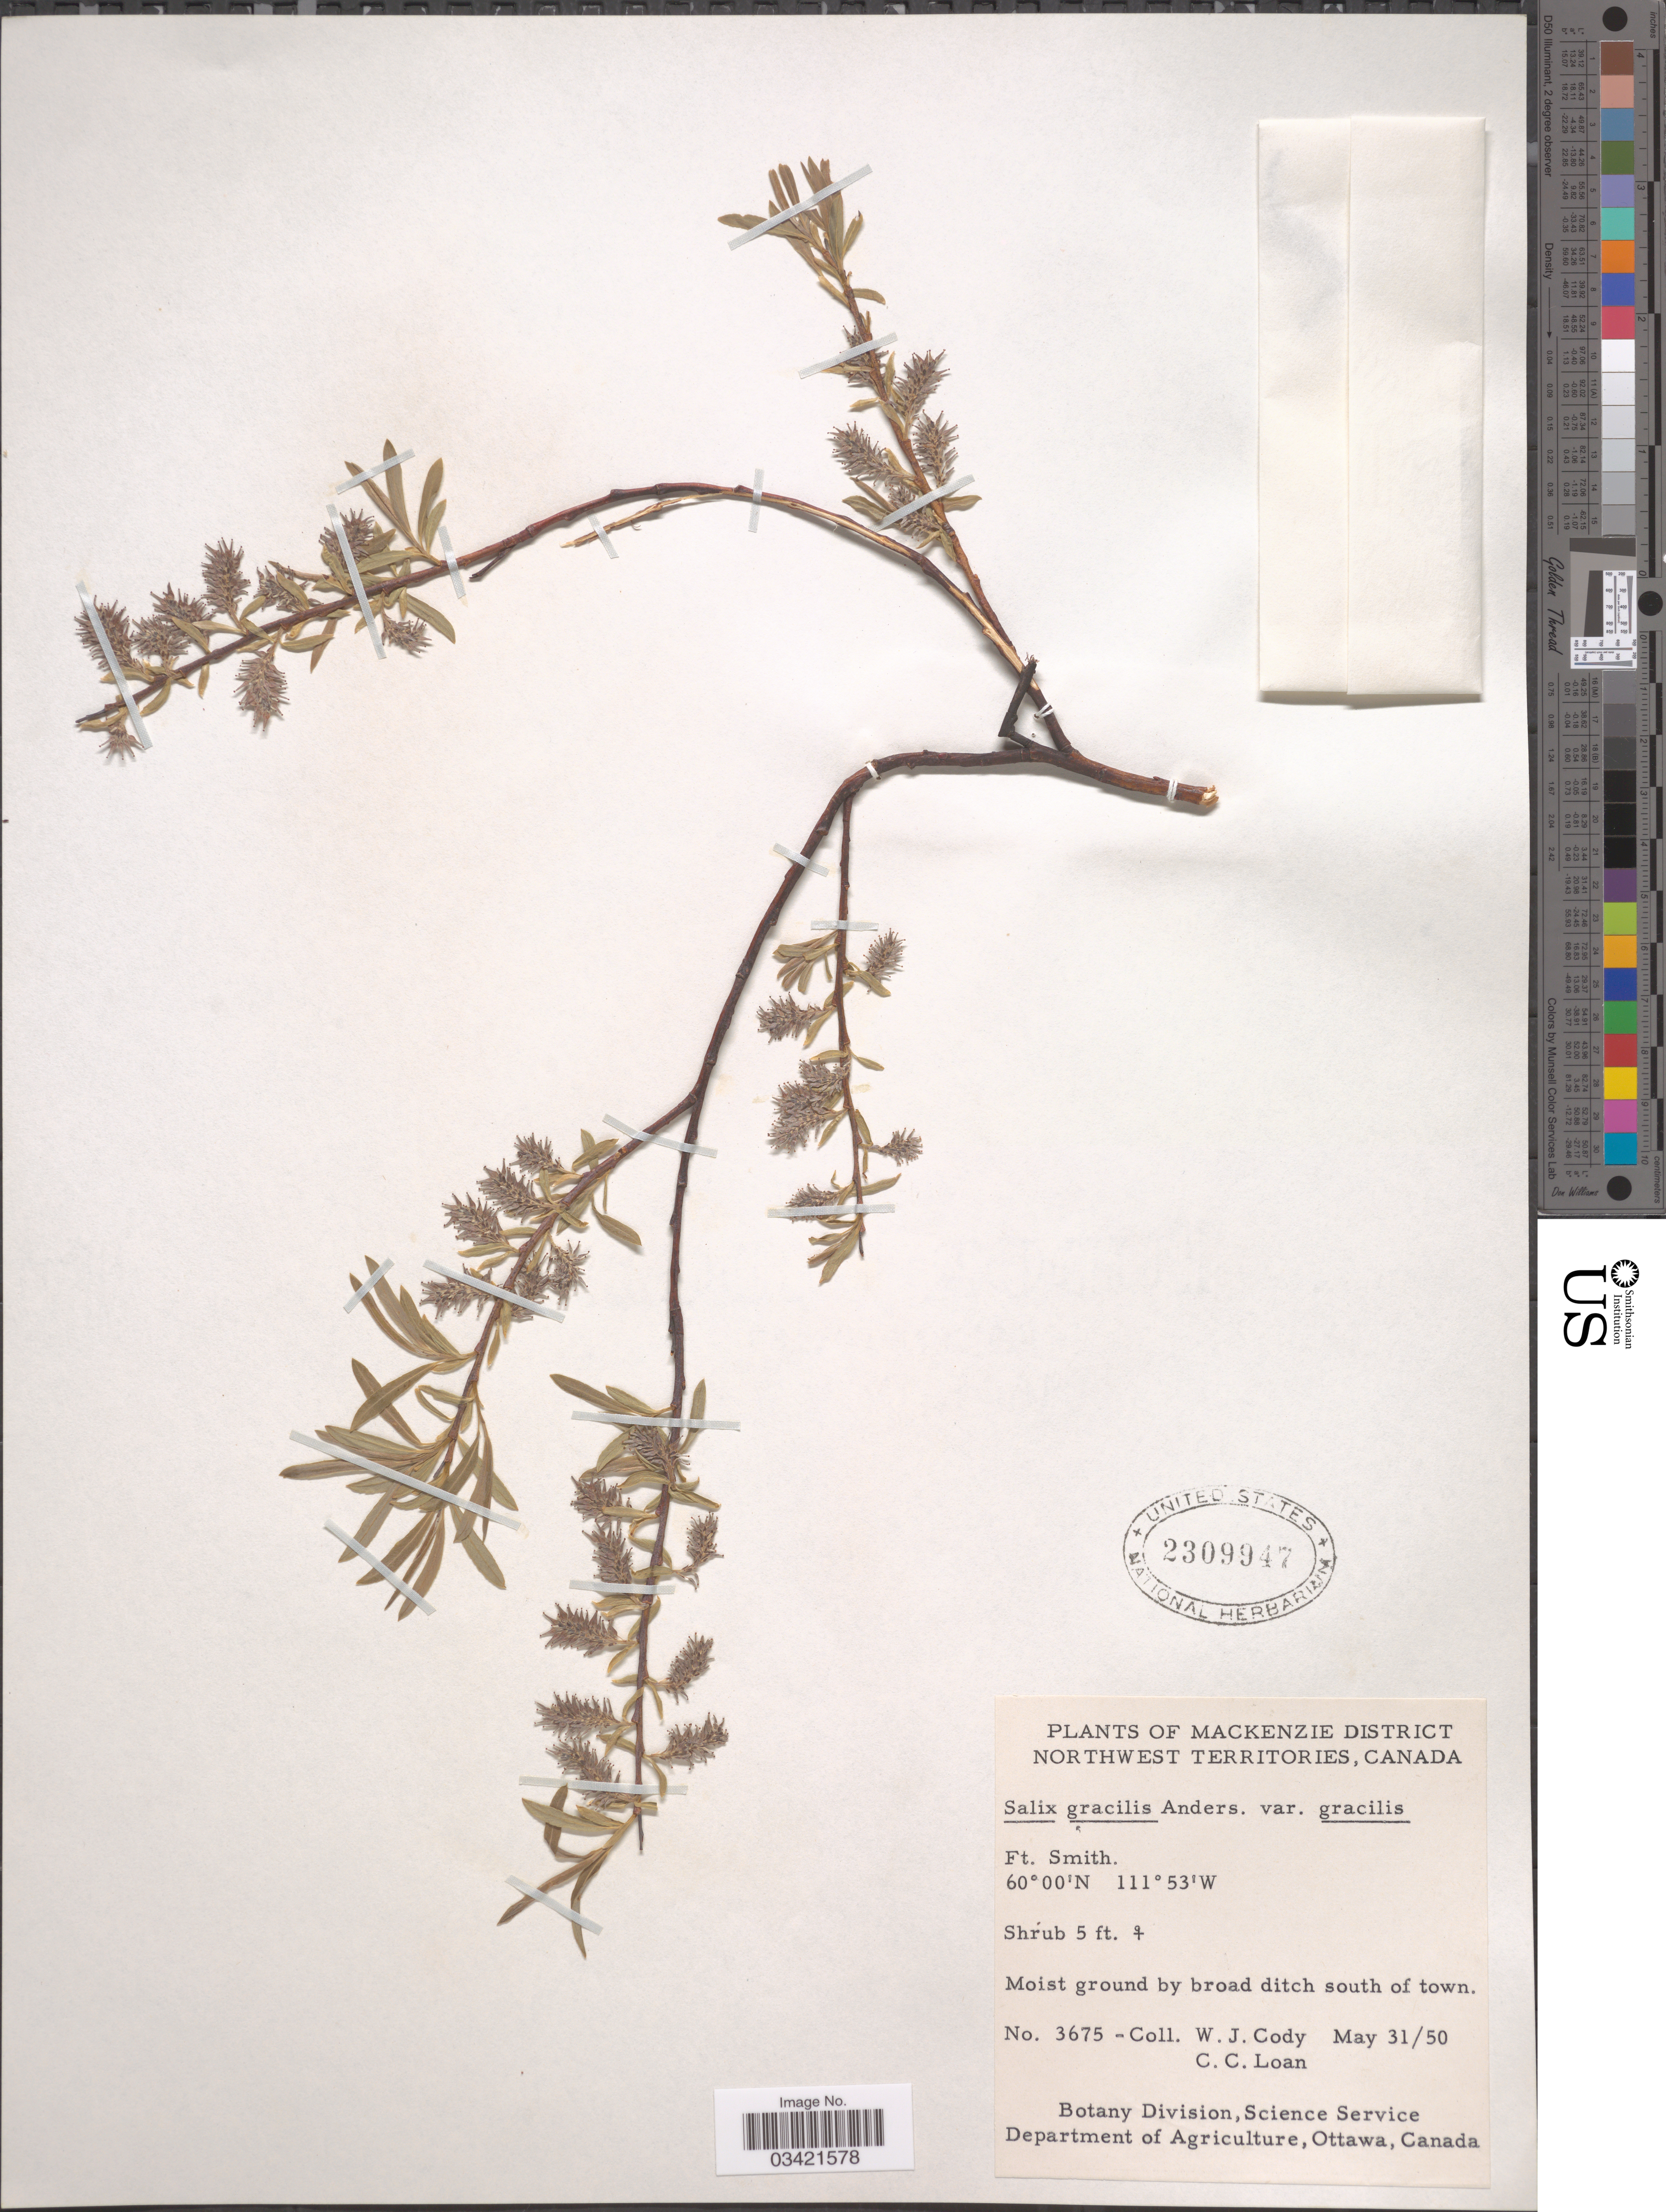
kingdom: Plantae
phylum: Tracheophyta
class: Magnoliopsida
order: Malpighiales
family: Salicaceae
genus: Salix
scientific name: Salix gracilis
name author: Andersson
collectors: W. Cody & C. Loan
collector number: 3675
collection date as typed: Transcribed d/m/y: 31/5/50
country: Canada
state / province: Northwest Territories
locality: Mackenzie District. Ft. Smith.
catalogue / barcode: US 2309947